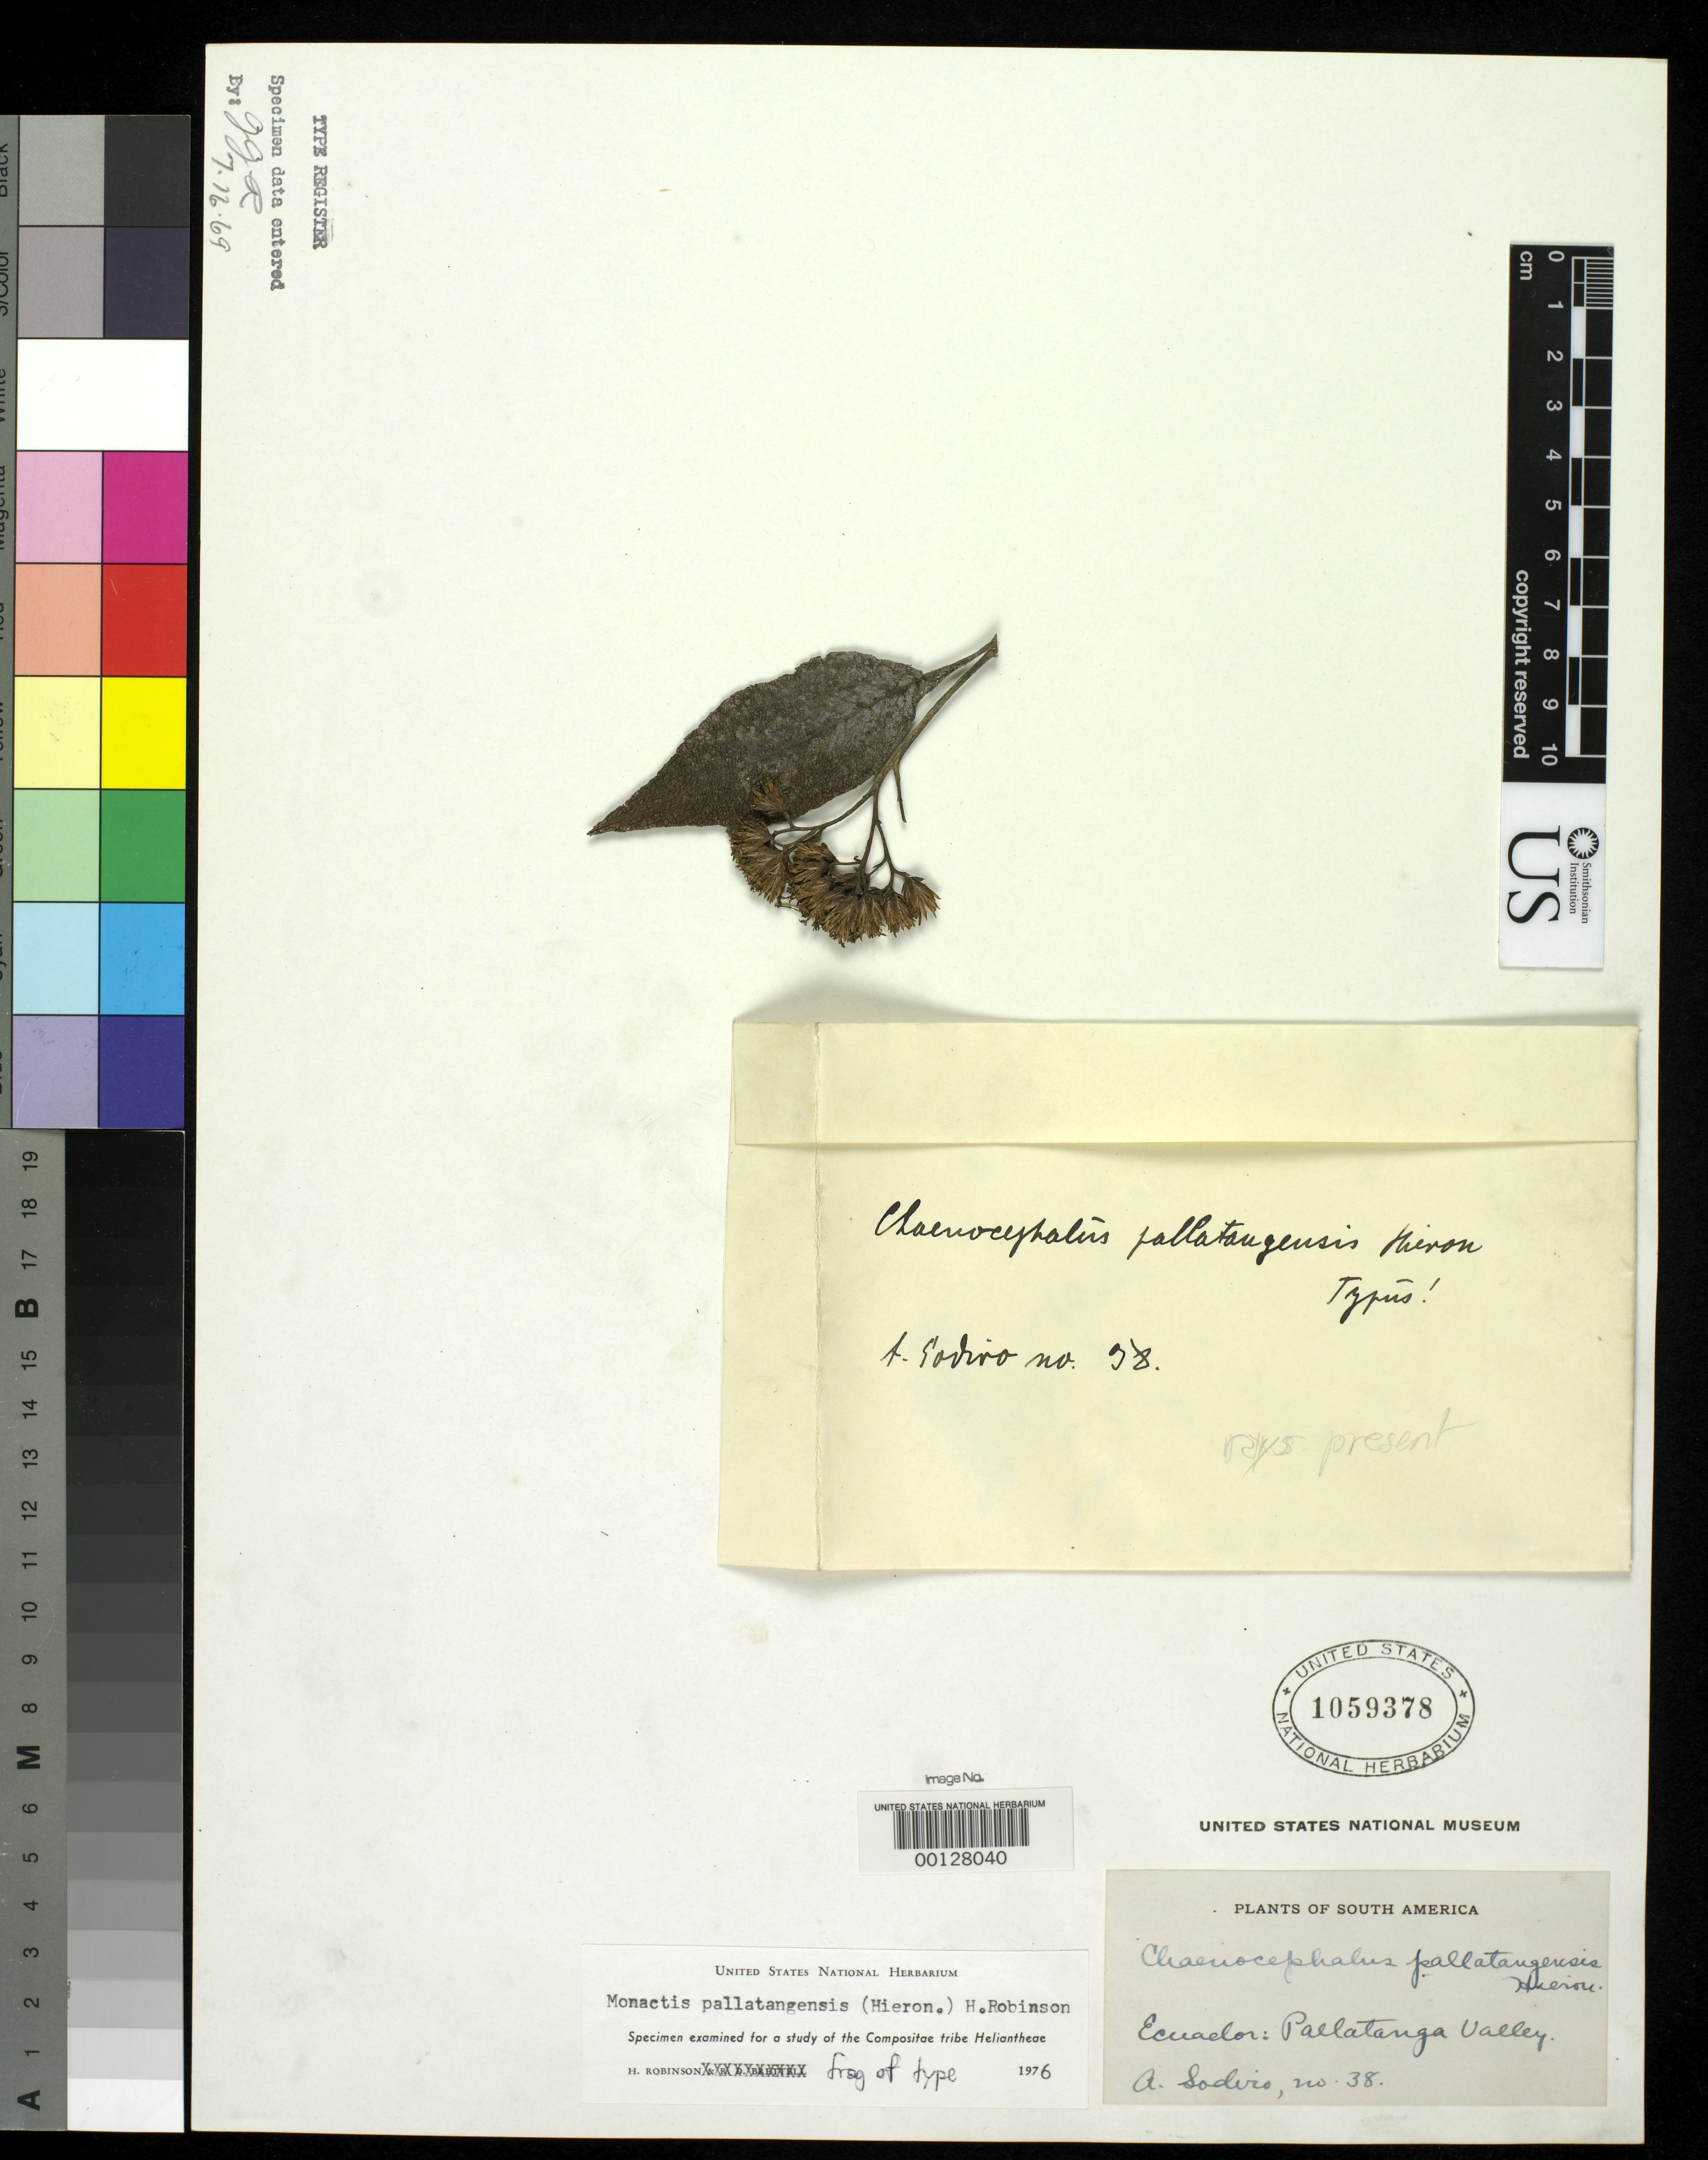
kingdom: Plantae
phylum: Tracheophyta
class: Magnoliopsida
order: Asterales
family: Asteraceae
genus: Chaenocephalus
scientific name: Chaenocephalus pallatangensis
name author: Hieron.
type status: Type Fragment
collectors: L. Sodiro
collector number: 38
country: Ecuador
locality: Pallatanga Valley.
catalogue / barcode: US 1059378